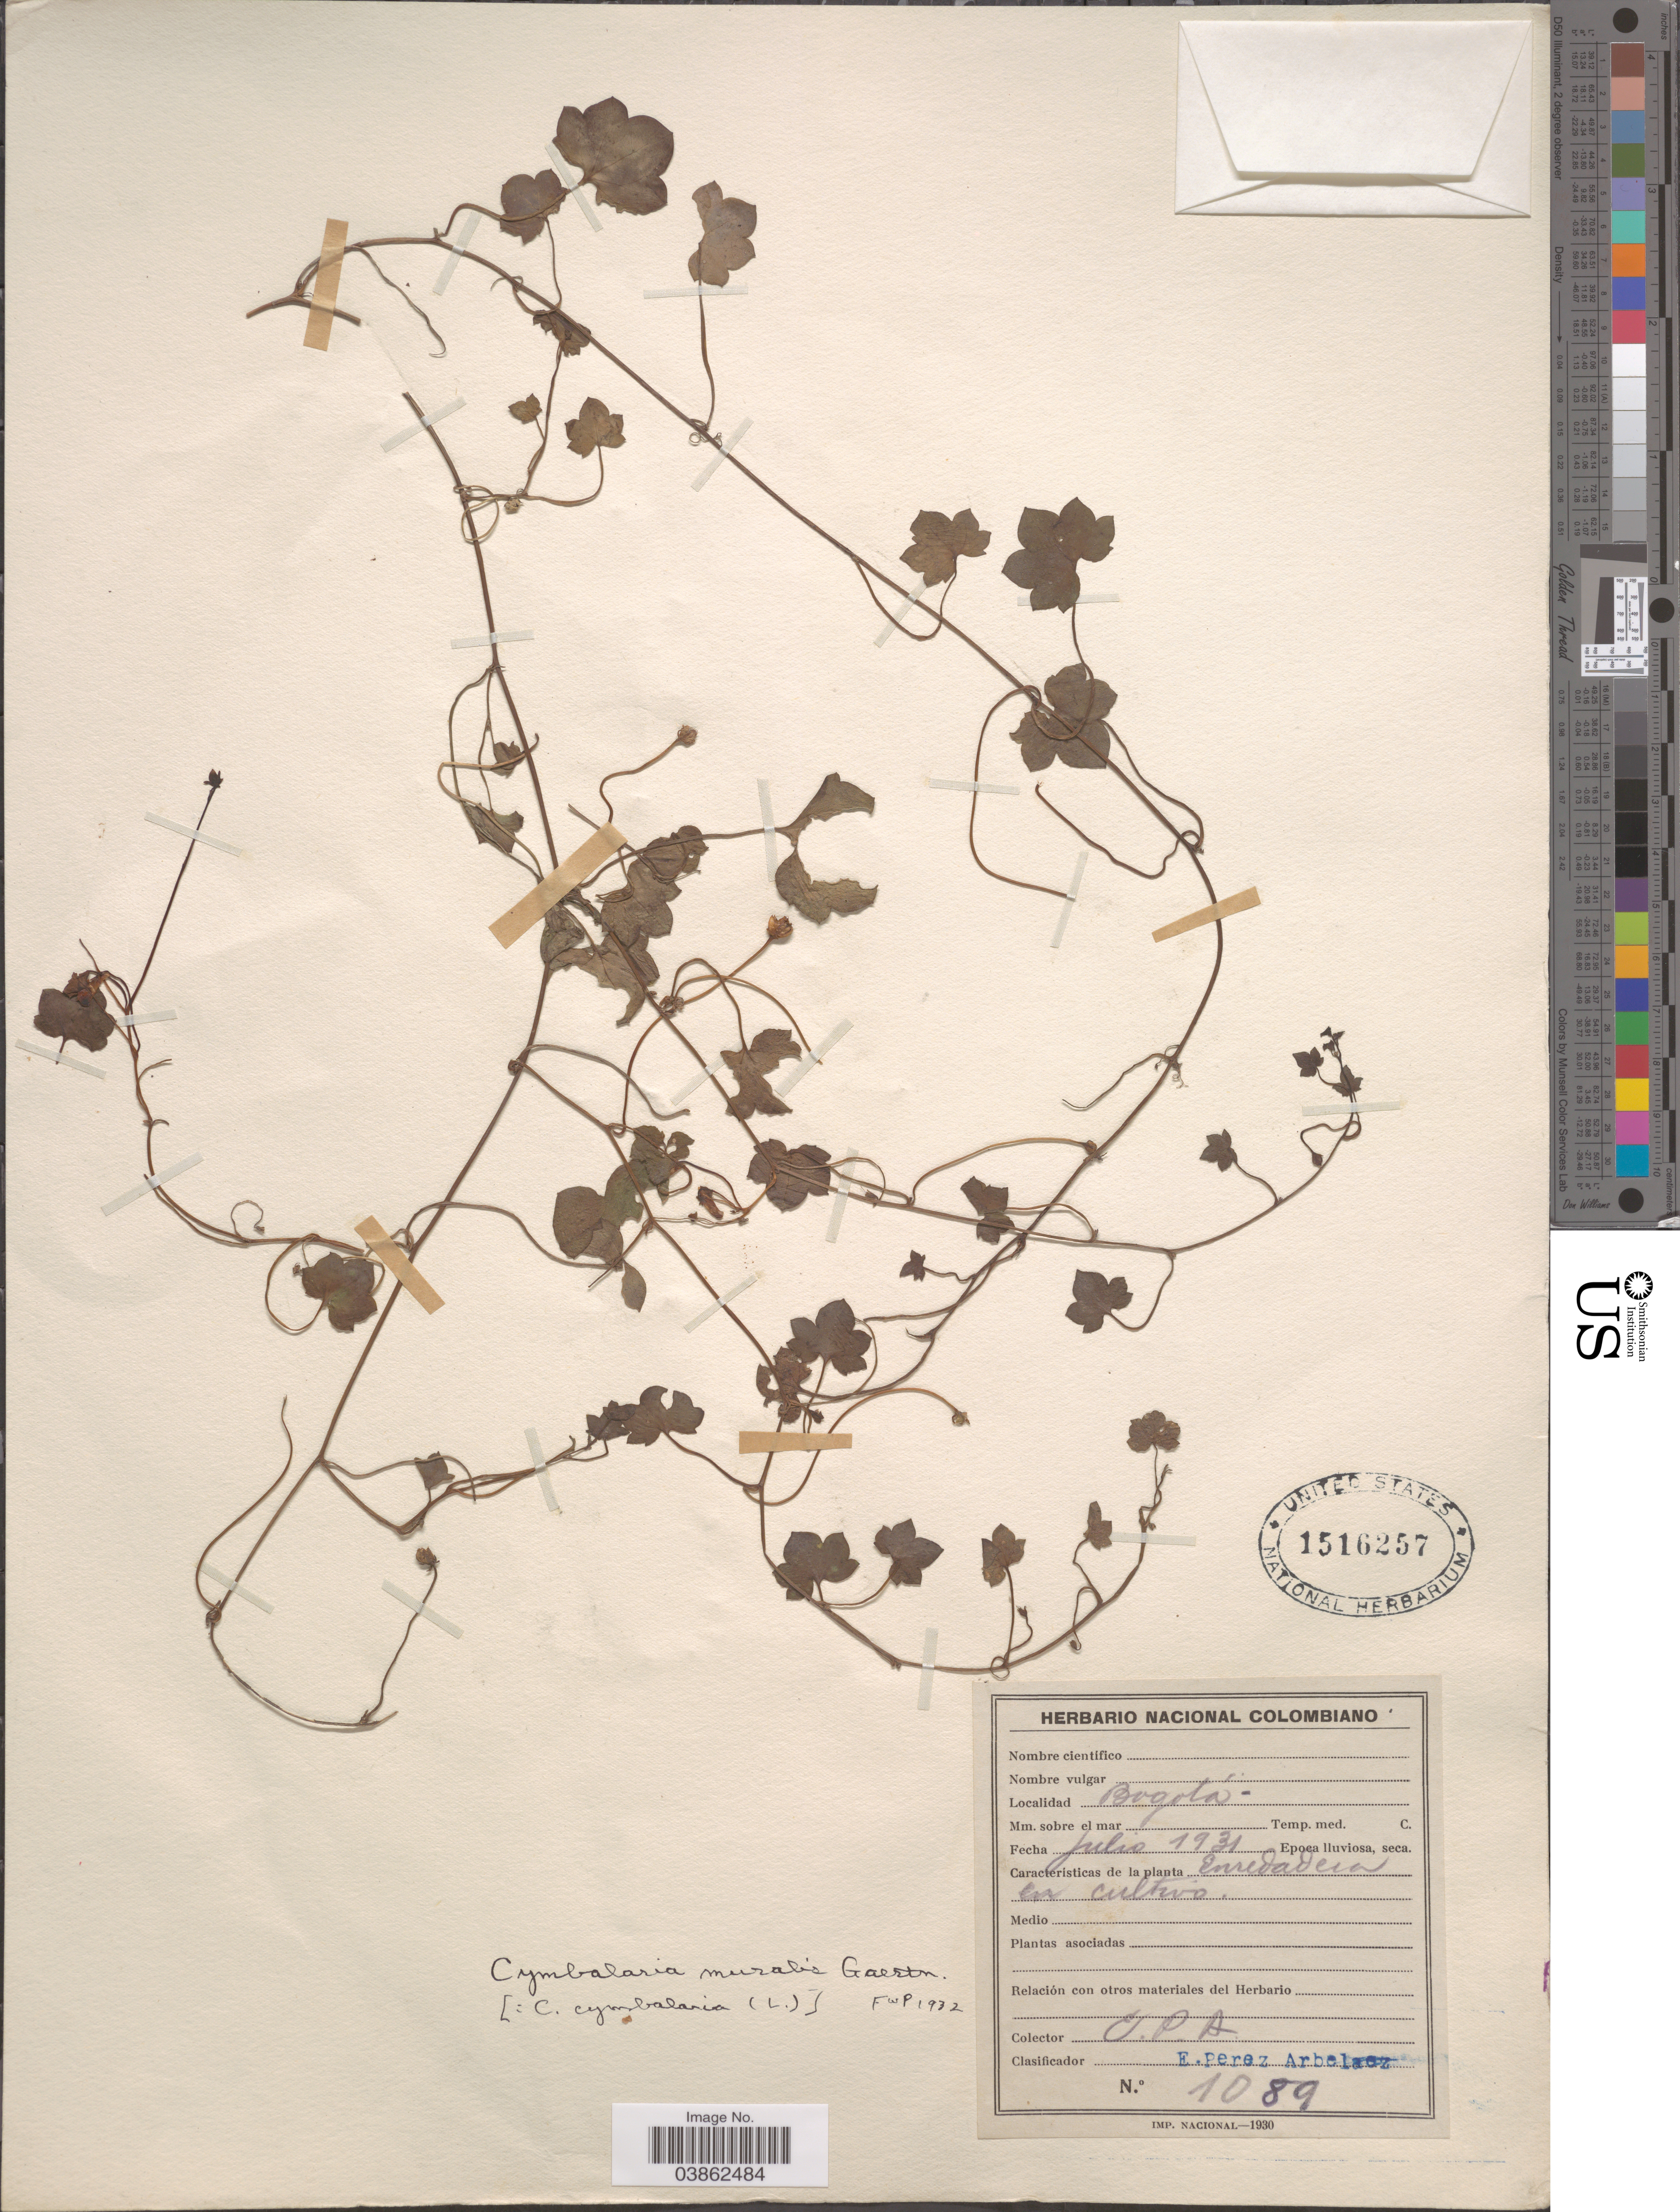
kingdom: Plantae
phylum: Tracheophyta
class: Magnoliopsida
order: Lamiales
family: Plantaginaceae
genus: Cymbalaria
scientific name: Cymbalaria muralis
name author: Gaertn. et al.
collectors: E. Pérez Arbeláez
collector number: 1089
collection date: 1931-07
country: Colombia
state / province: Bogota D.C.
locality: Bogotá.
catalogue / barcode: US 1516257